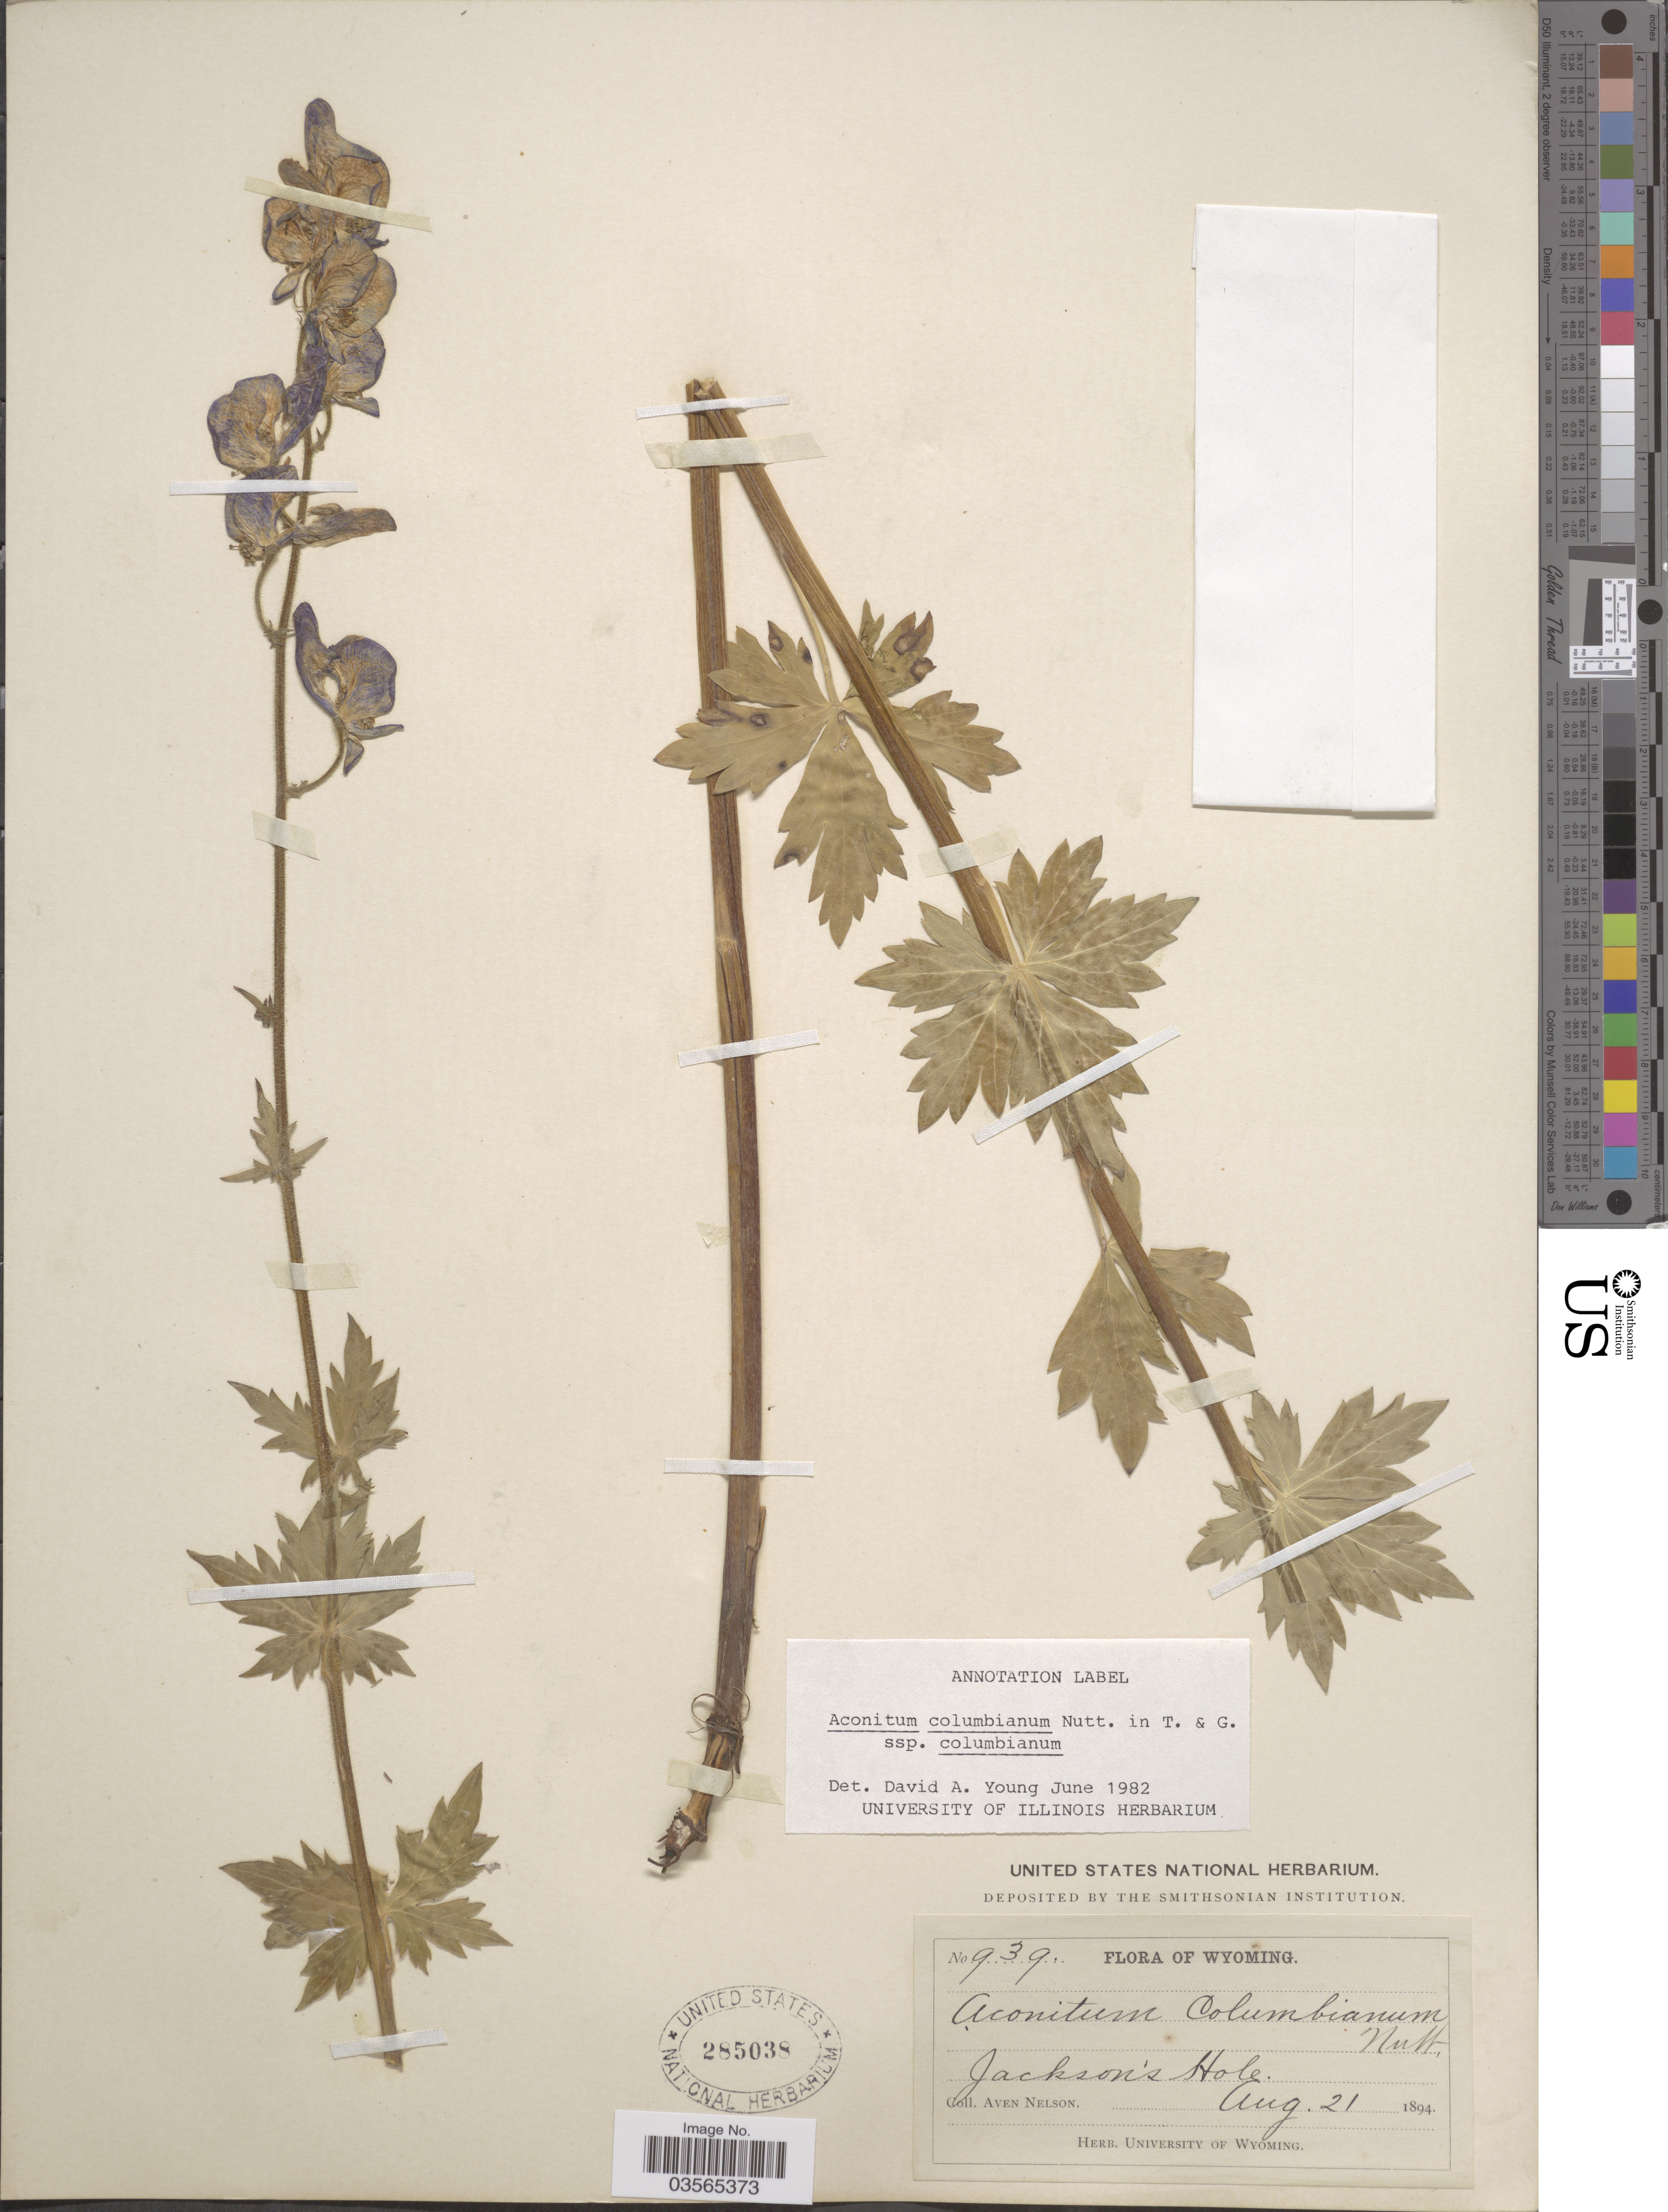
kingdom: Plantae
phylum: Tracheophyta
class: Magnoliopsida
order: Ranunculales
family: Ranunculaceae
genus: Aconitum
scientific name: Aconitum columbianum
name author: Nutt.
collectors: A. Nelson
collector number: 939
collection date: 1894-08-21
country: United States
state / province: Wyoming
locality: Jackson's Hole.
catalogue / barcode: US 285038